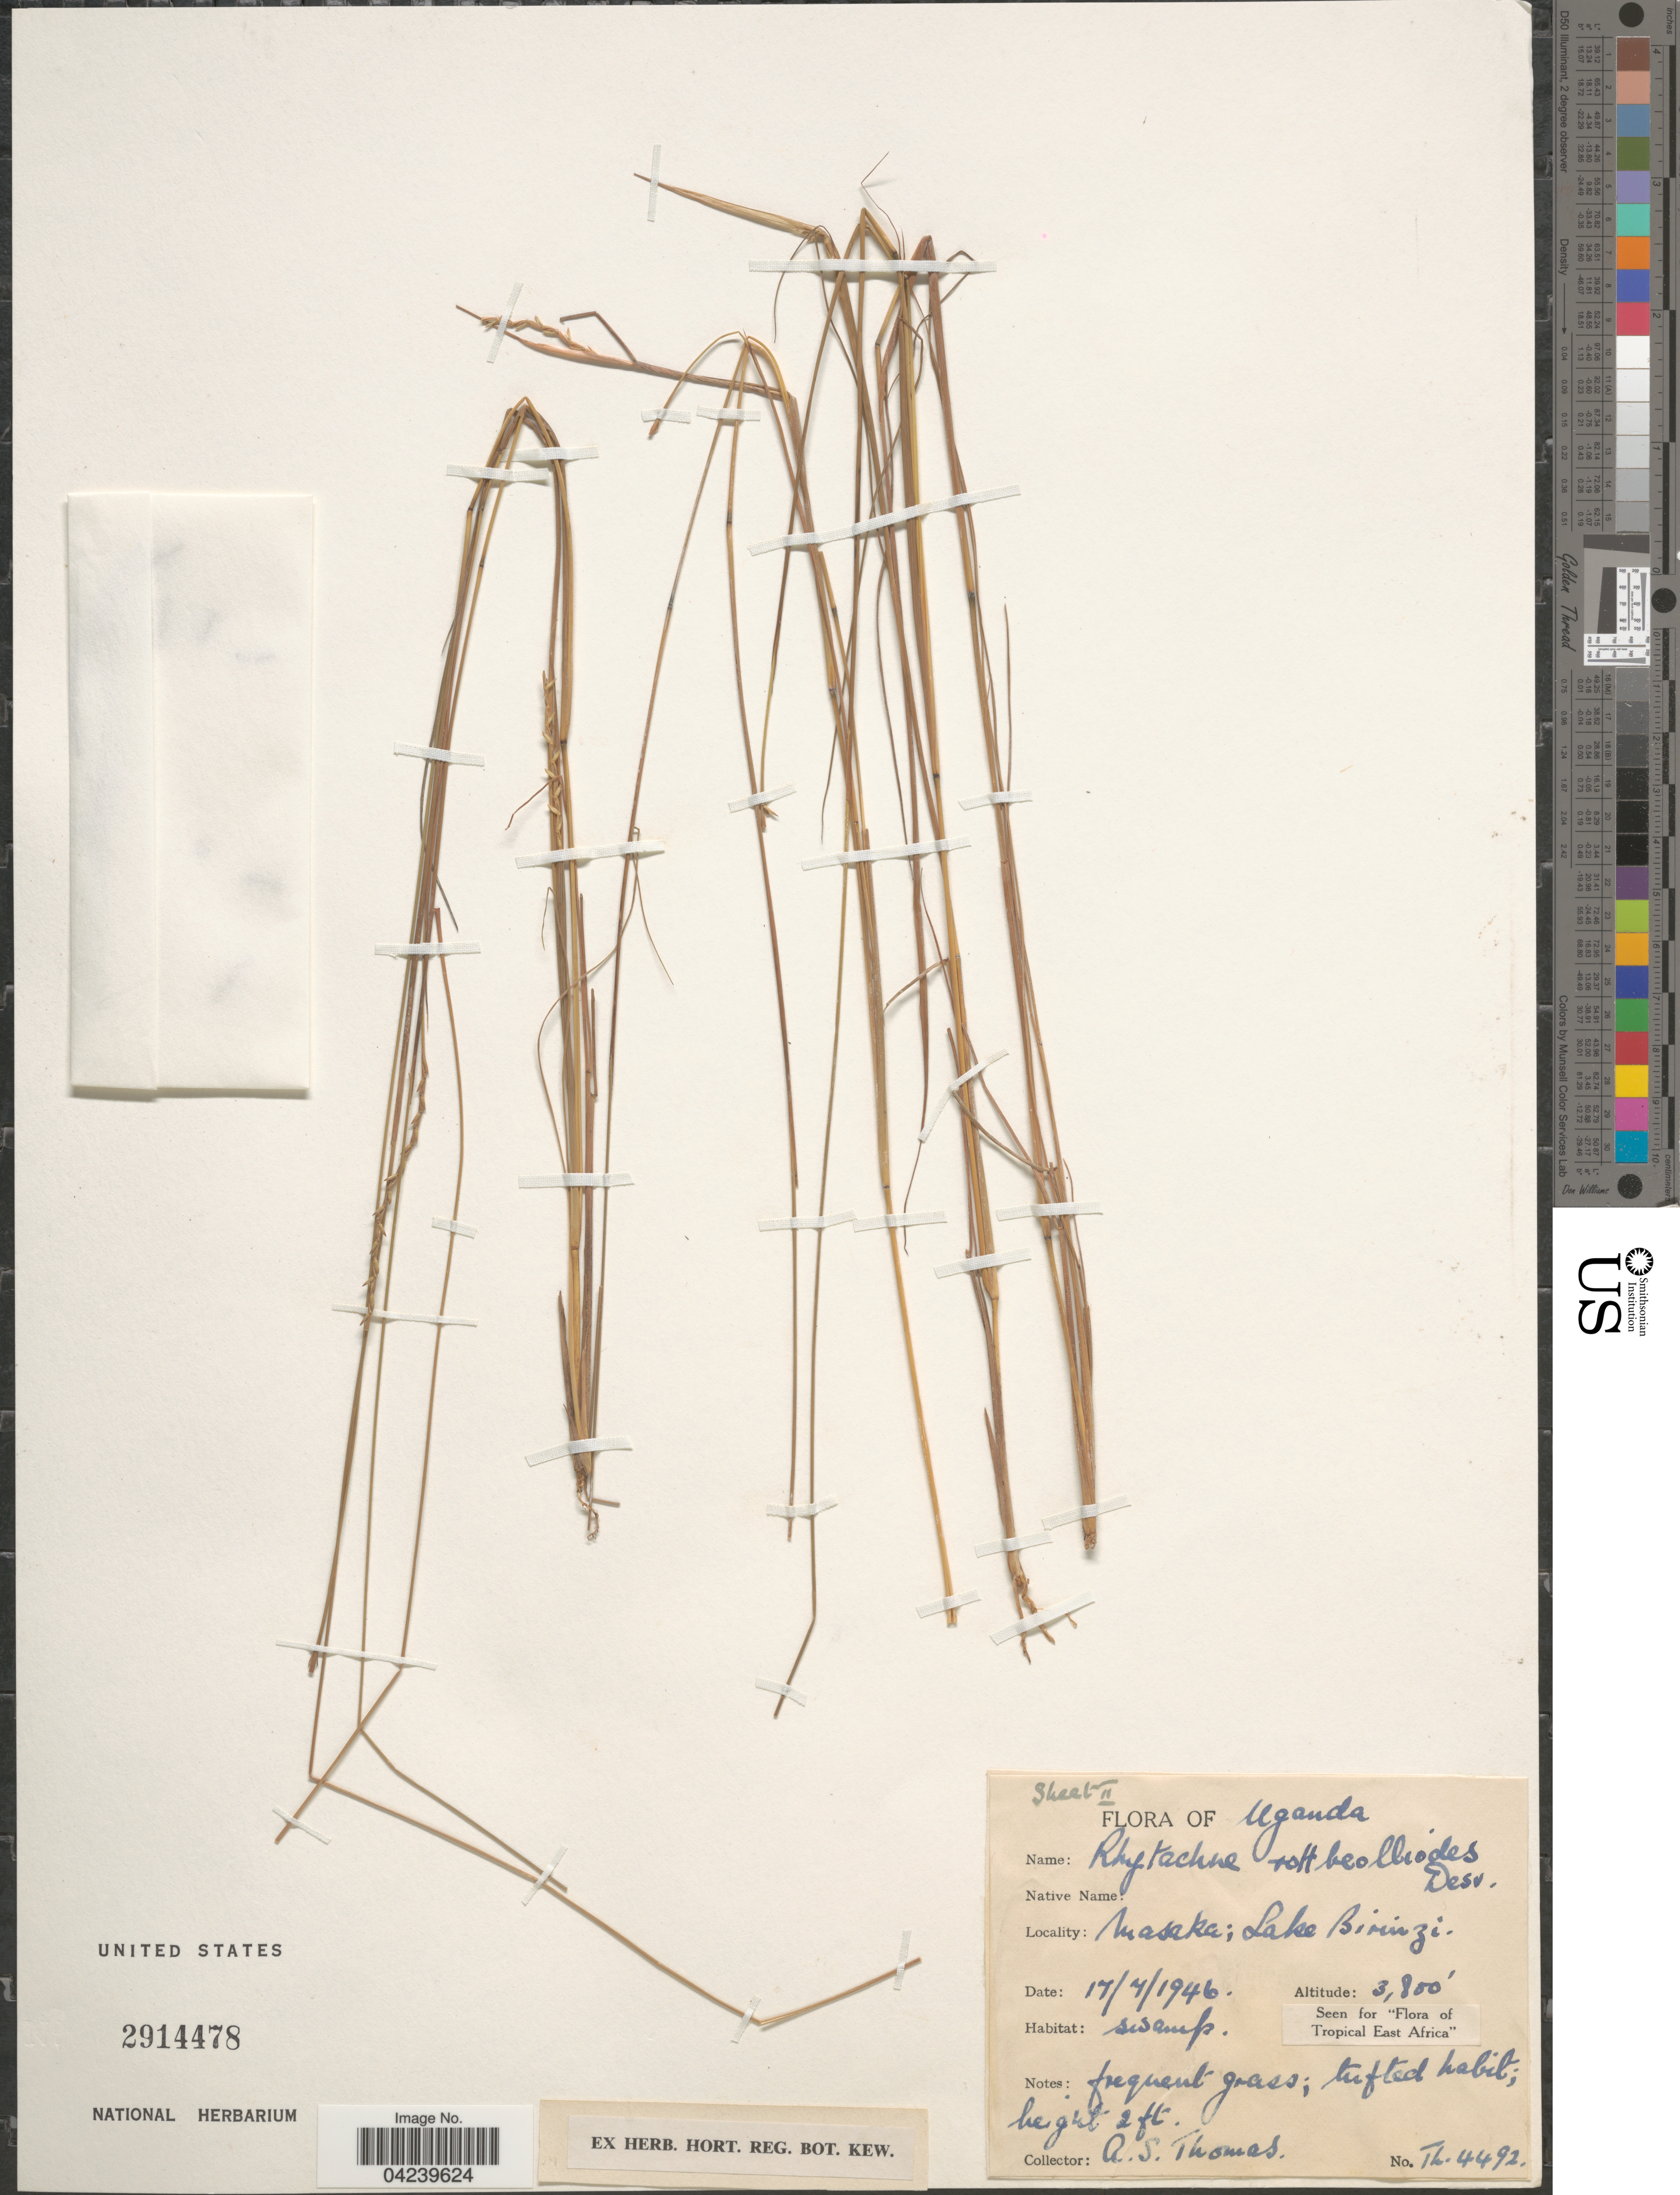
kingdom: Plantae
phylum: Tracheophyta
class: Liliopsida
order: Poales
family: Poaceae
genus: Rhytachne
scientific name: Rhytachne rottboellioides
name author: Desv.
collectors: A. Thomas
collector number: Th.4492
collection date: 1946-04-17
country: Uganda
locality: Masaka; Lake Birinzi.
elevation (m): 1158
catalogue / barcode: US 2914478